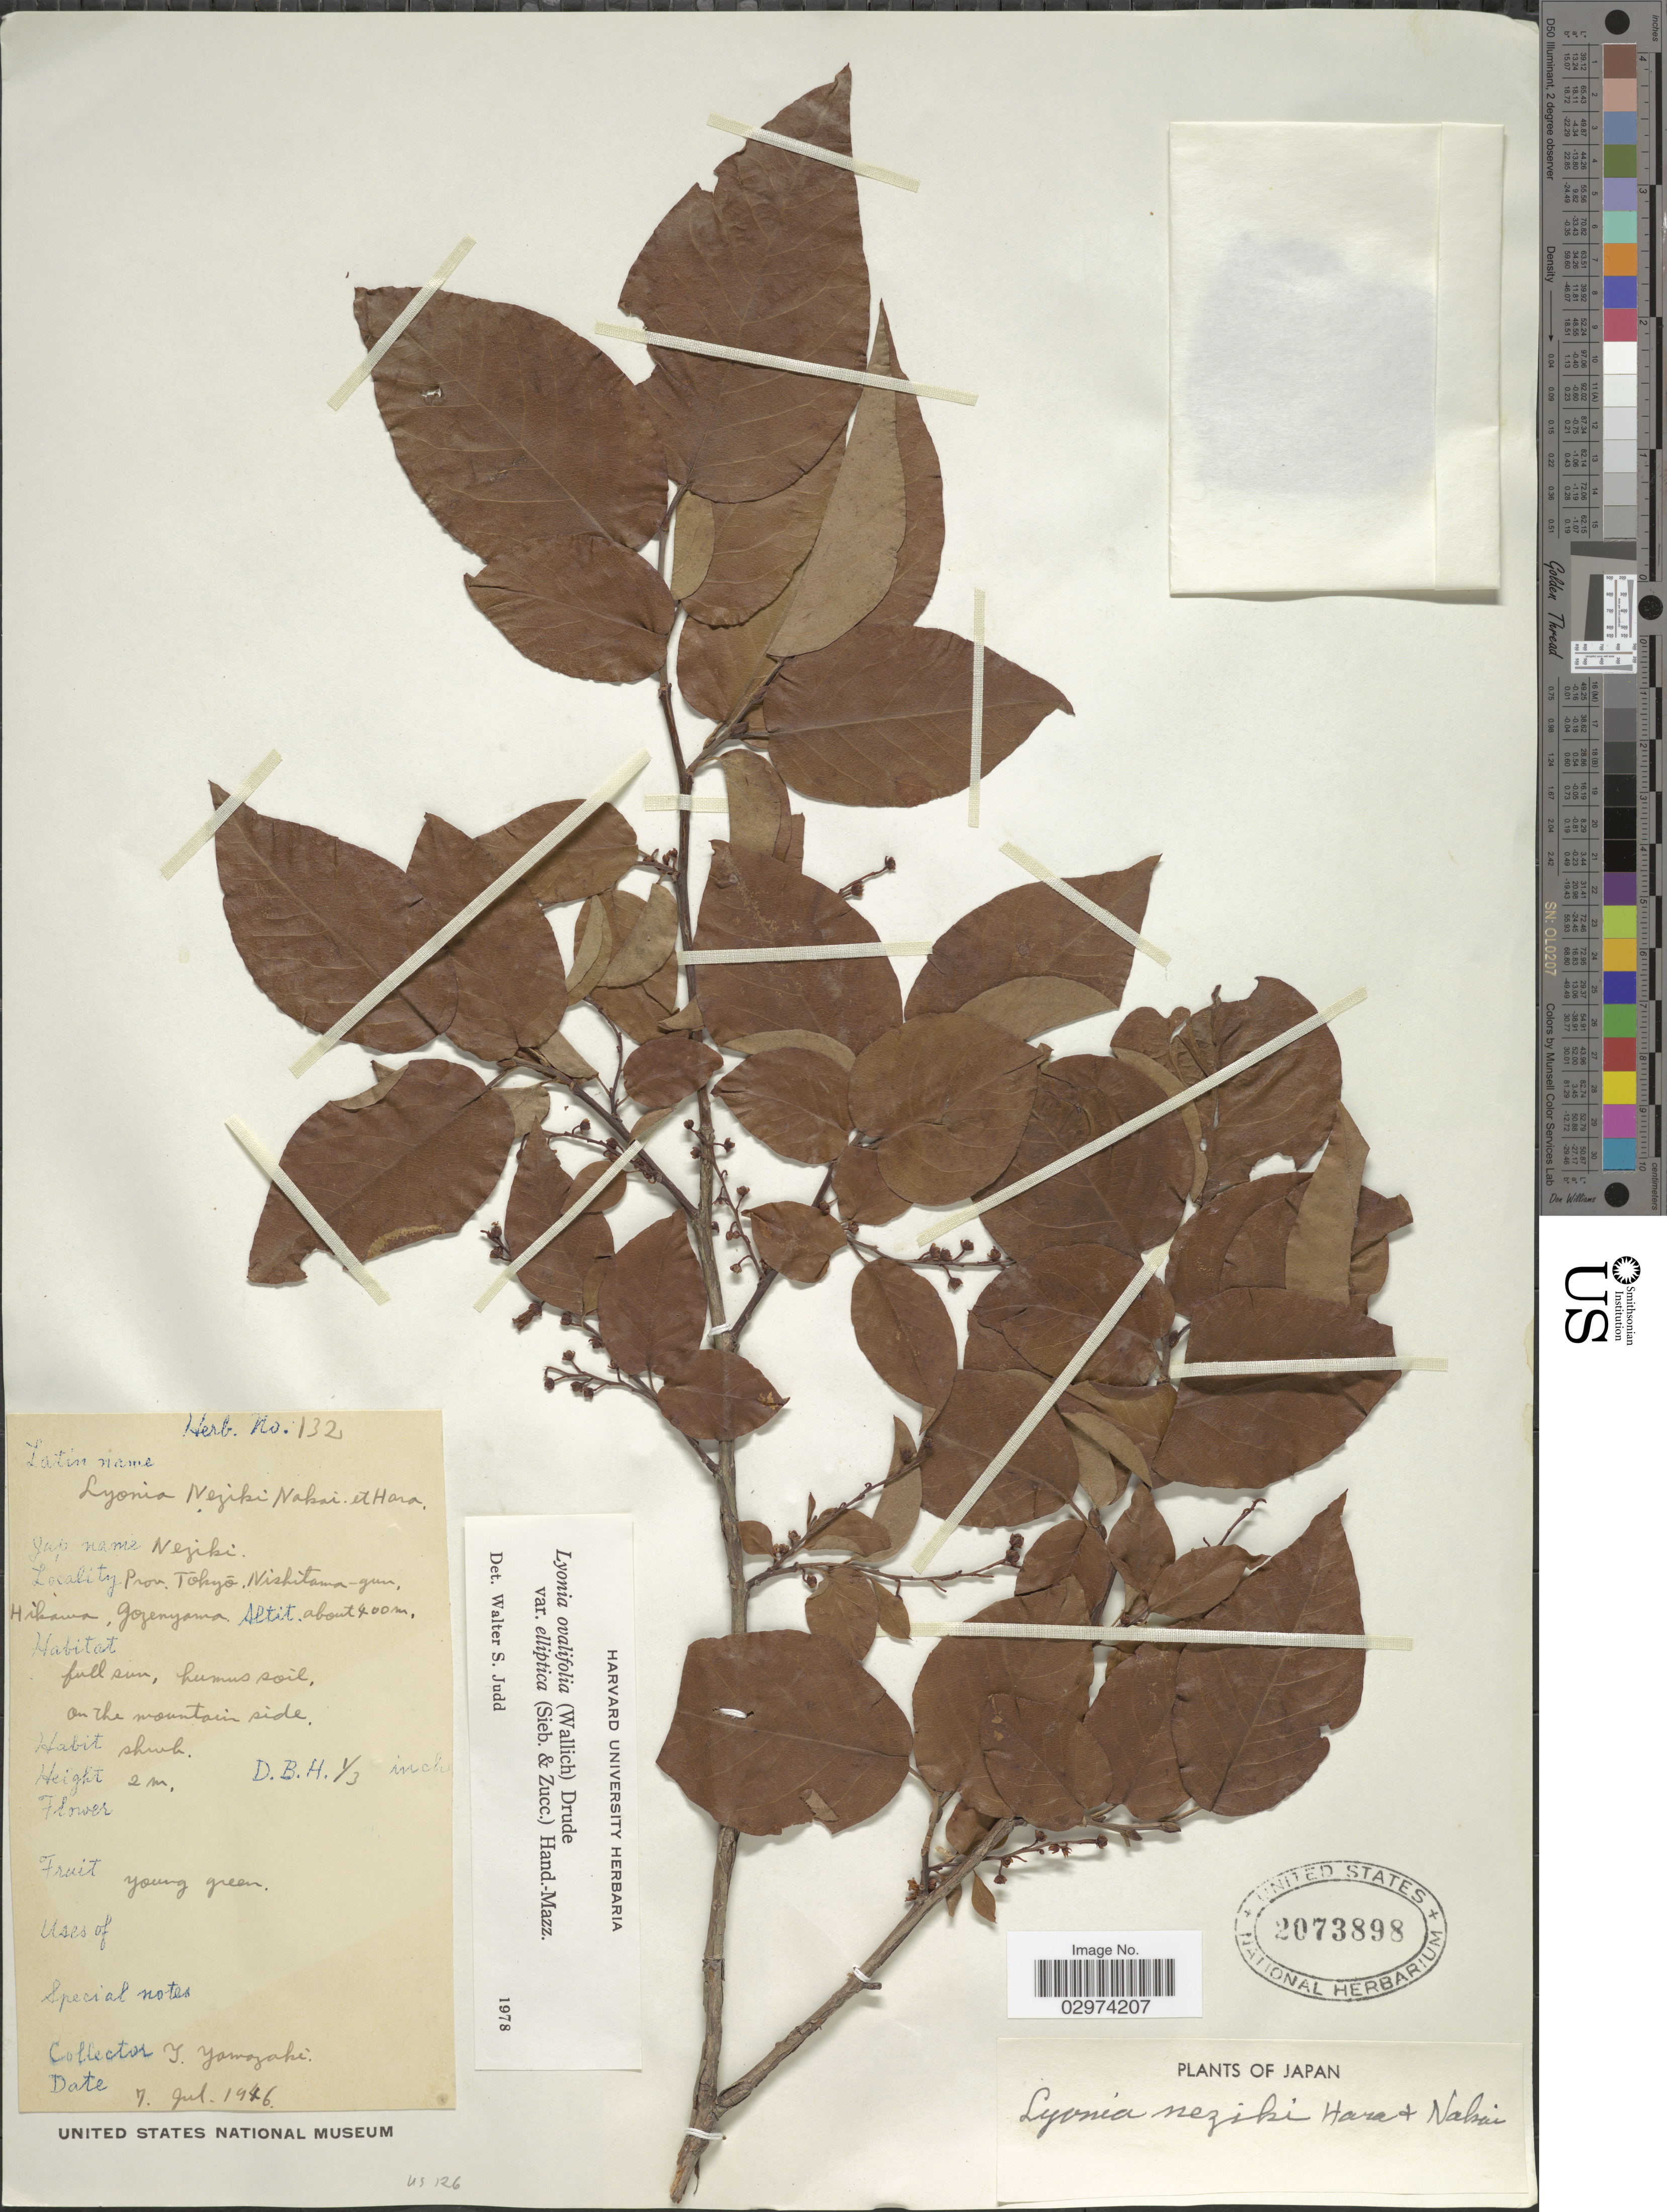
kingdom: Plantae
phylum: Tracheophyta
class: Magnoliopsida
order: Ericales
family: Ericaceae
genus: Lyonia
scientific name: Lyonia ovalifolia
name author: (Wall.) Drude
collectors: T. Yamazaki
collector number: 132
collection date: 1946-07-07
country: Japan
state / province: Tokyo, Federal City of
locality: Prov. Tokyõ, Nishitama-gun, Hikawa, Gozenyama.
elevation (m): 400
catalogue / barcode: US 2073898